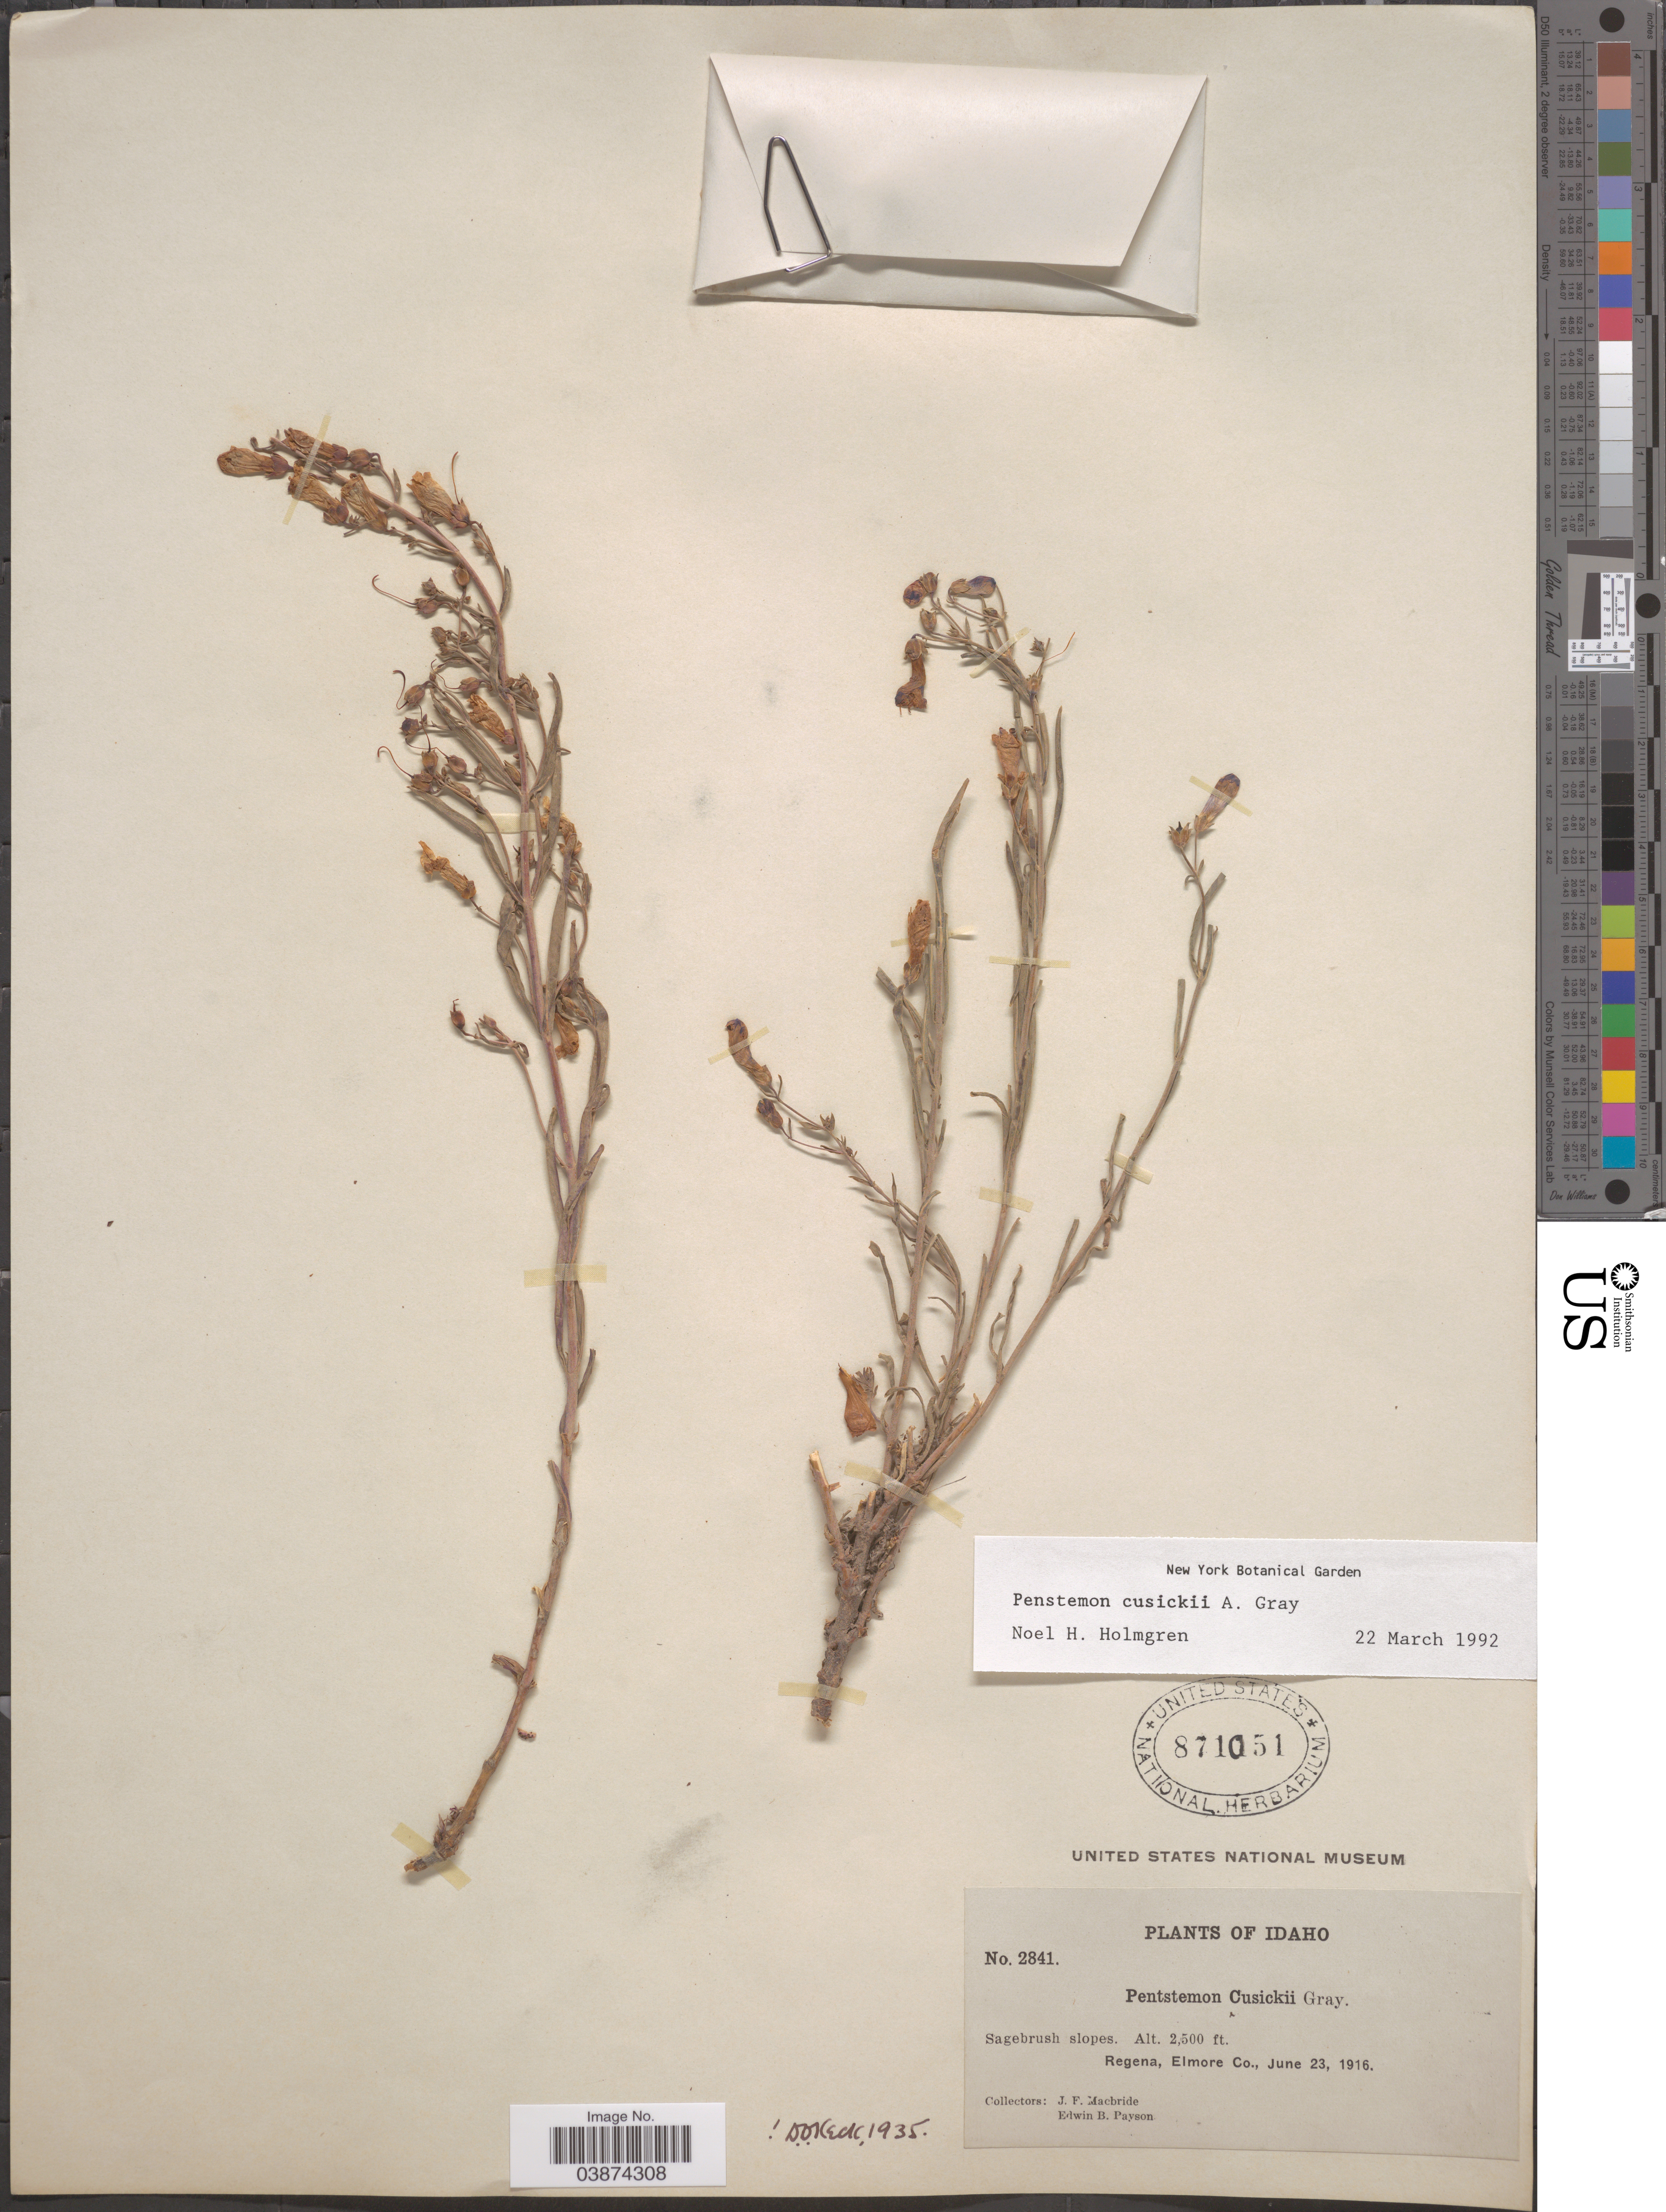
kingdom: Plantae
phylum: Tracheophyta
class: Magnoliopsida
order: Lamiales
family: Plantaginaceae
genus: Penstemon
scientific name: Penstemon cusickii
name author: A. Gray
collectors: J. F. Macbride & E. B. Payson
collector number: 2841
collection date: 1916-06-23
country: United States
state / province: Idaho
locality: Regena, Elmore Co.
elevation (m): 762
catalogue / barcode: US 871051